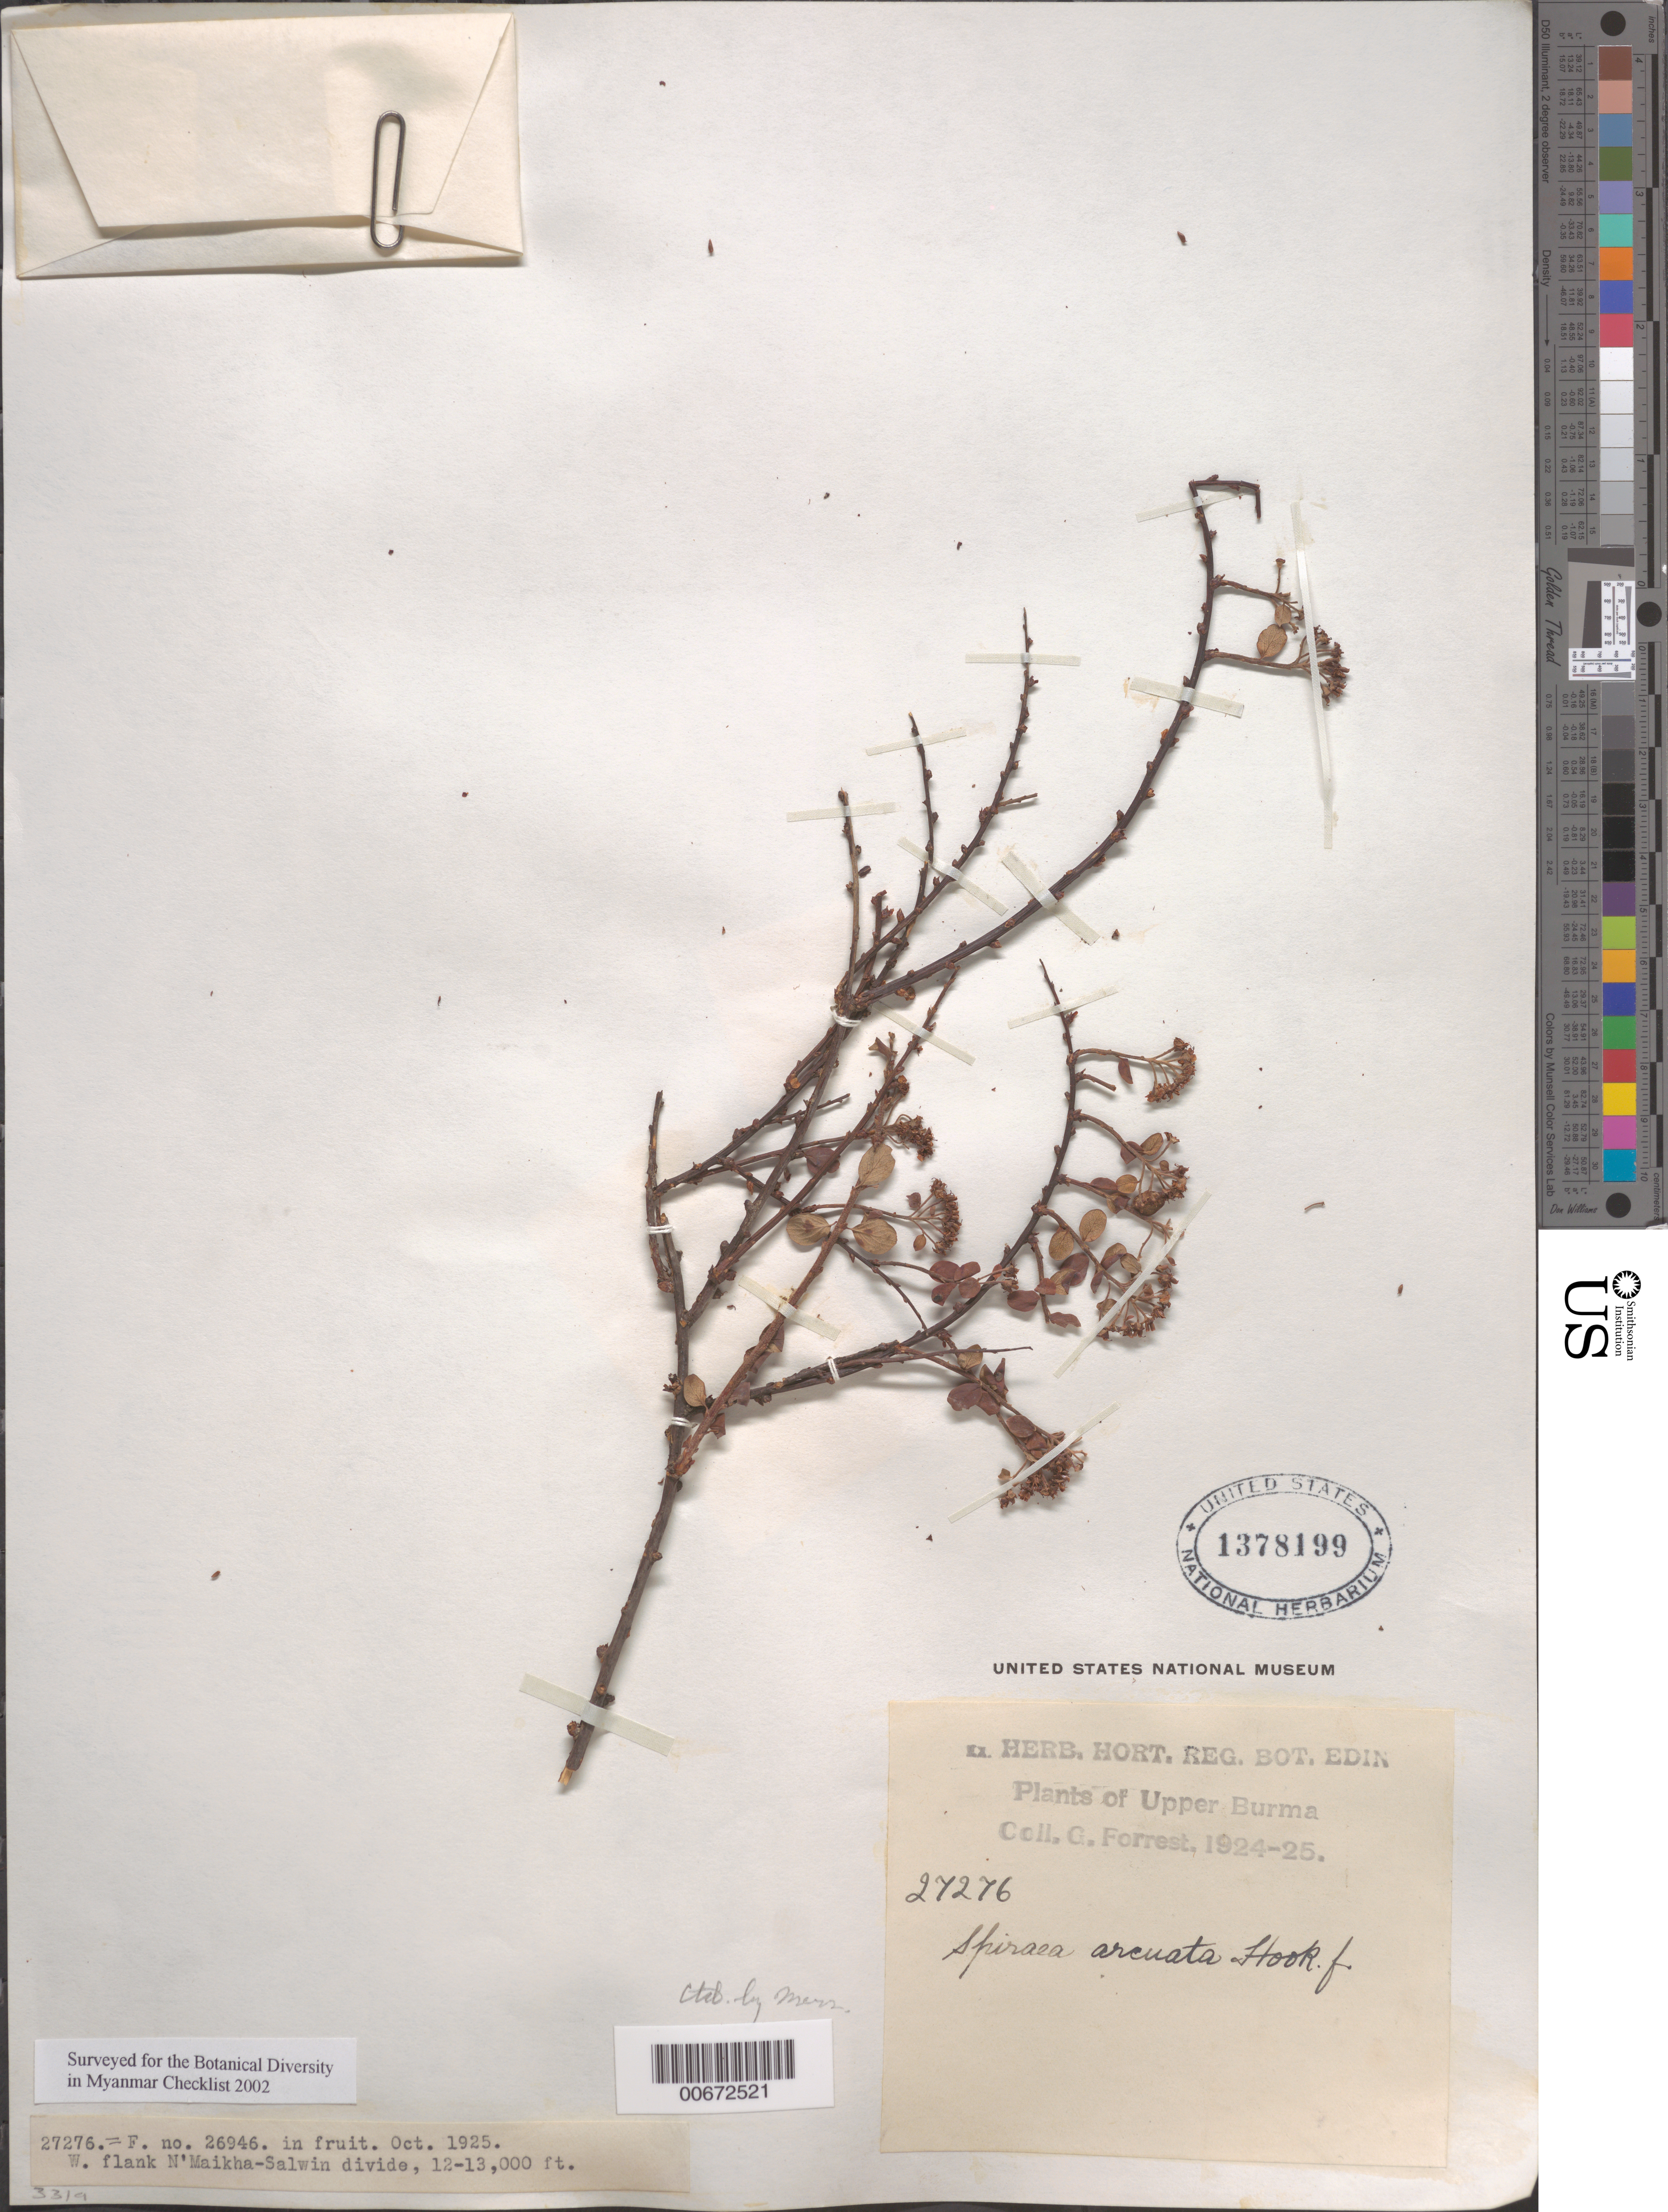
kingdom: Plantae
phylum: Tracheophyta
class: Magnoliopsida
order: Rosales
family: Rosaceae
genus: Spiraea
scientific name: Spiraea arcuata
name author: Hook. f.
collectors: G. Forrest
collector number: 26946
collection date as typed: Oct 1925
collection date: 1925-10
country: Myanmar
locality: Upper Burma, W flank of N'Maikha-Salwin Divide.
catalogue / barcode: US 1378199